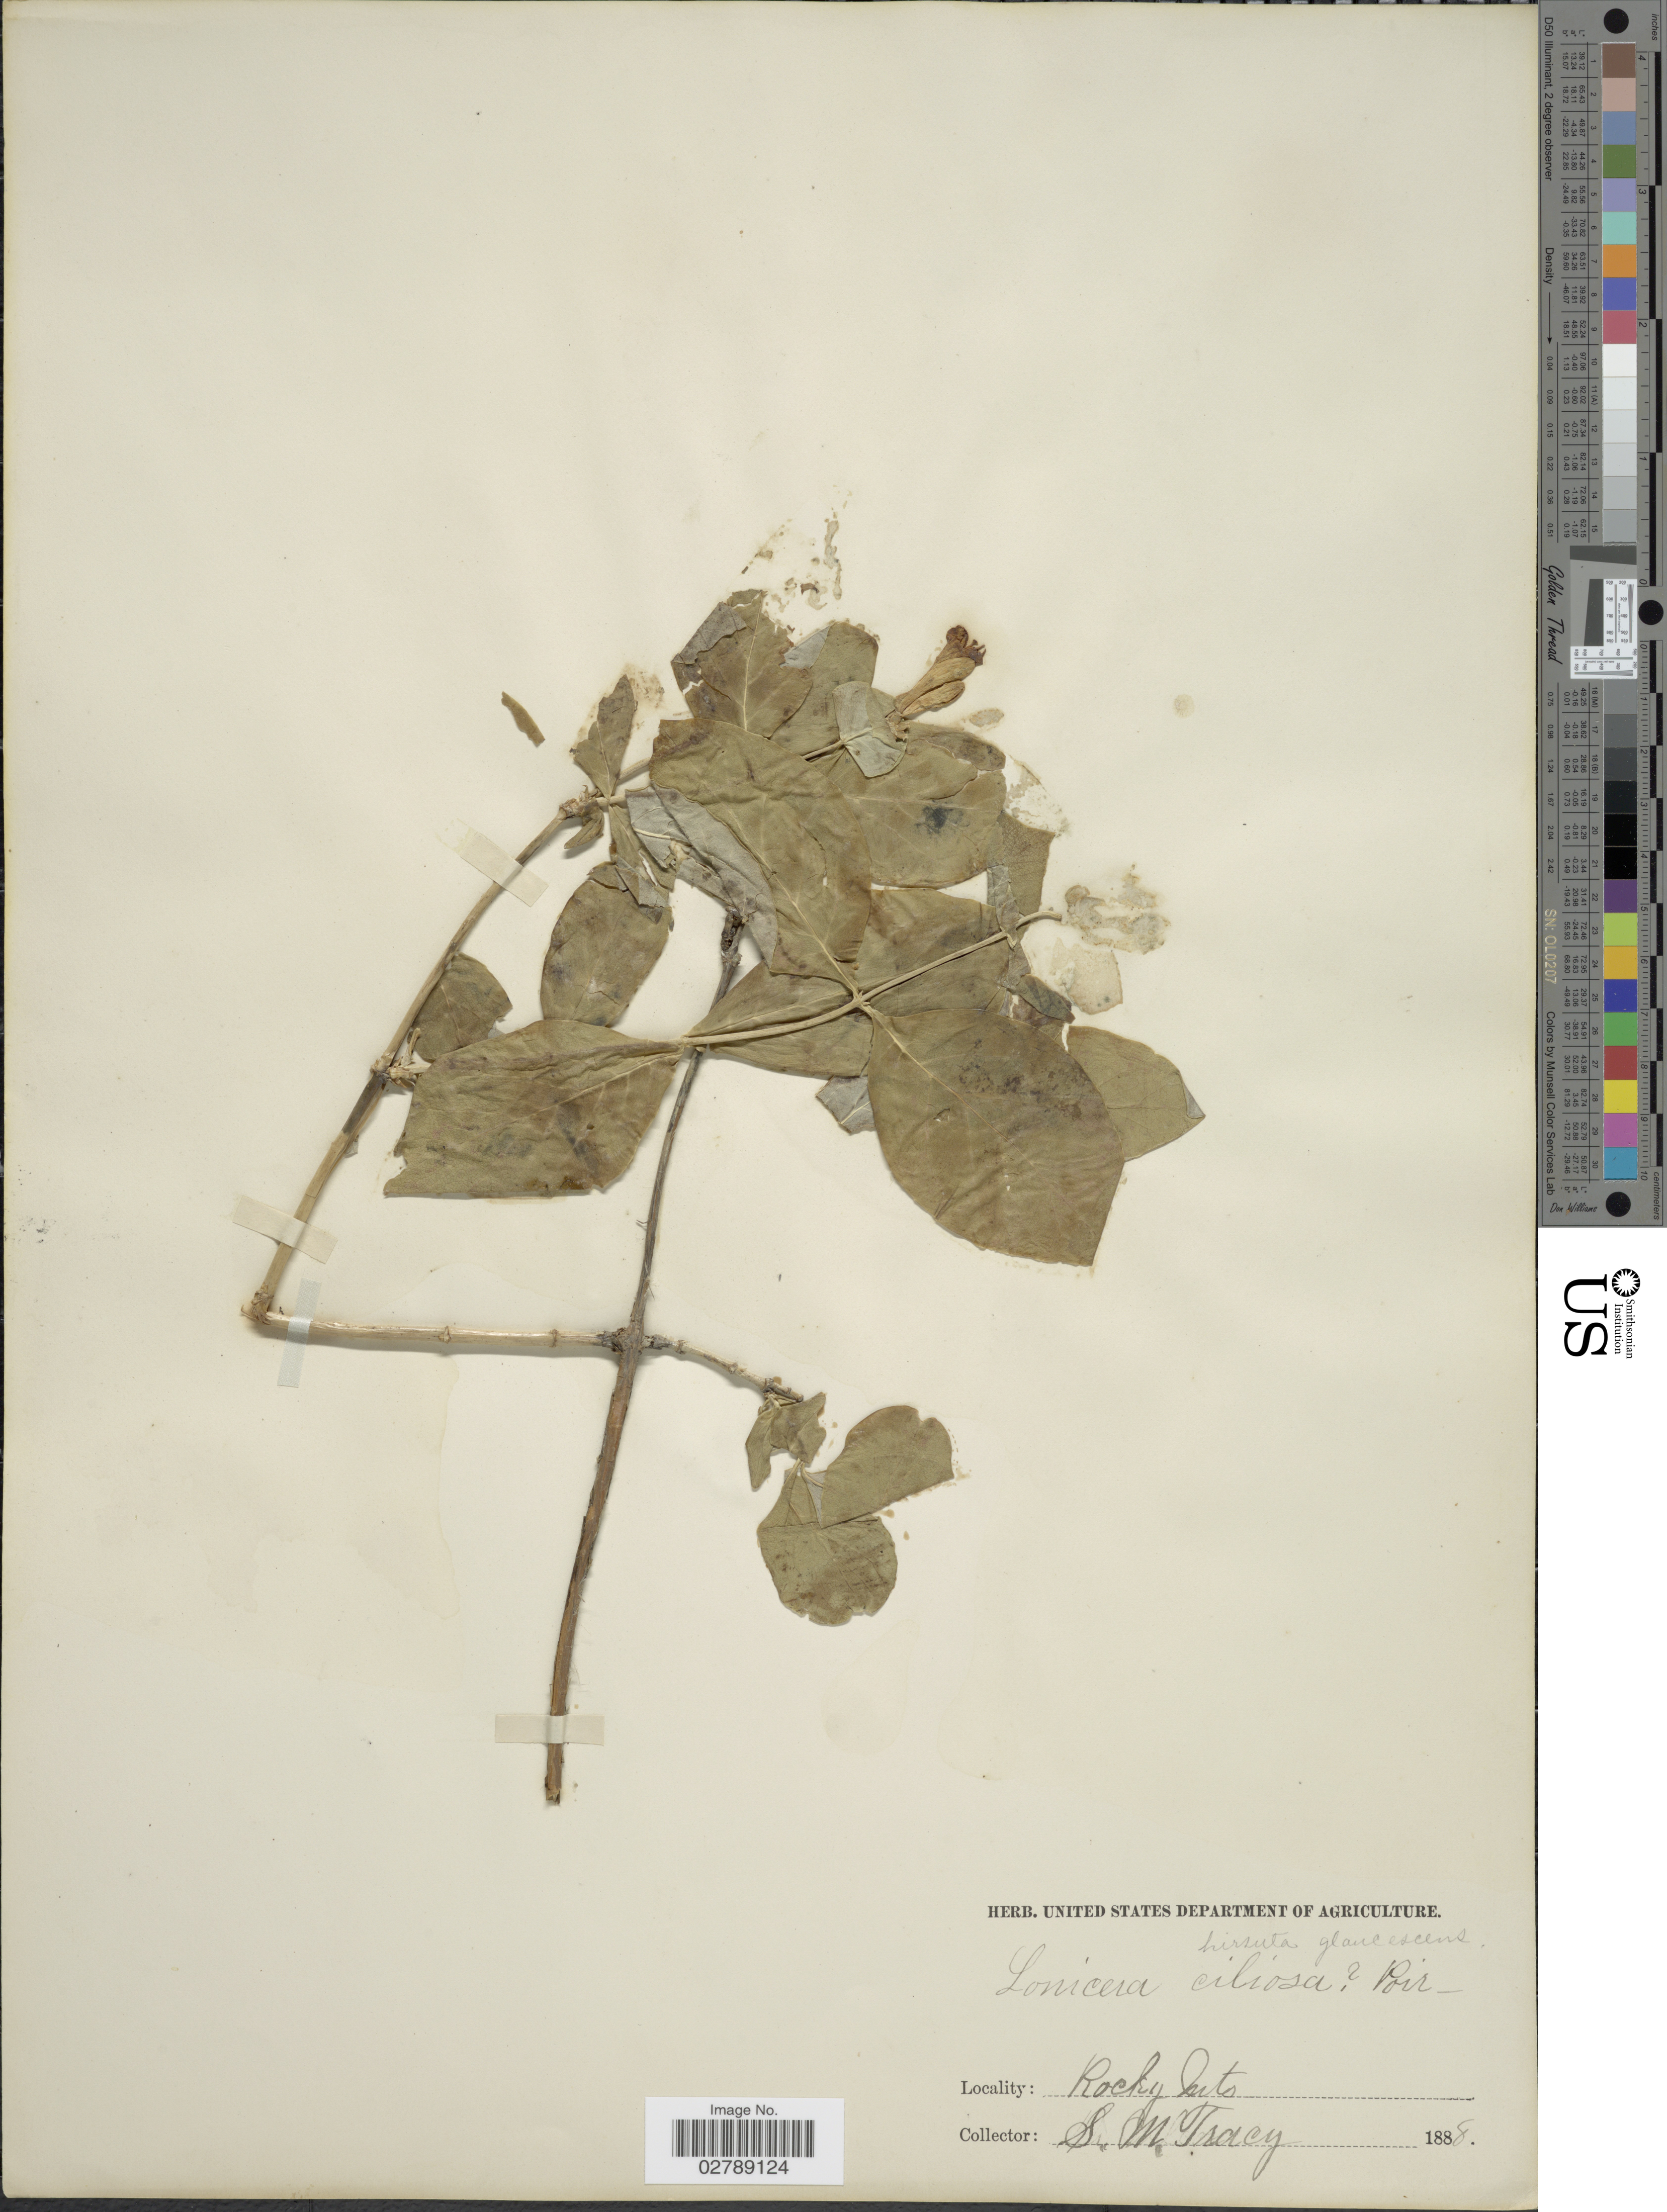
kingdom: Plantae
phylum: Tracheophyta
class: Magnoliopsida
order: Dipsacales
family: Caprifoliaceae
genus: Lonicera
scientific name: Lonicera dioica var. glaucescens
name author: (Rydb.) Butters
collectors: S. M. Tracy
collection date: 1888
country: United States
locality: Rocky Mts.